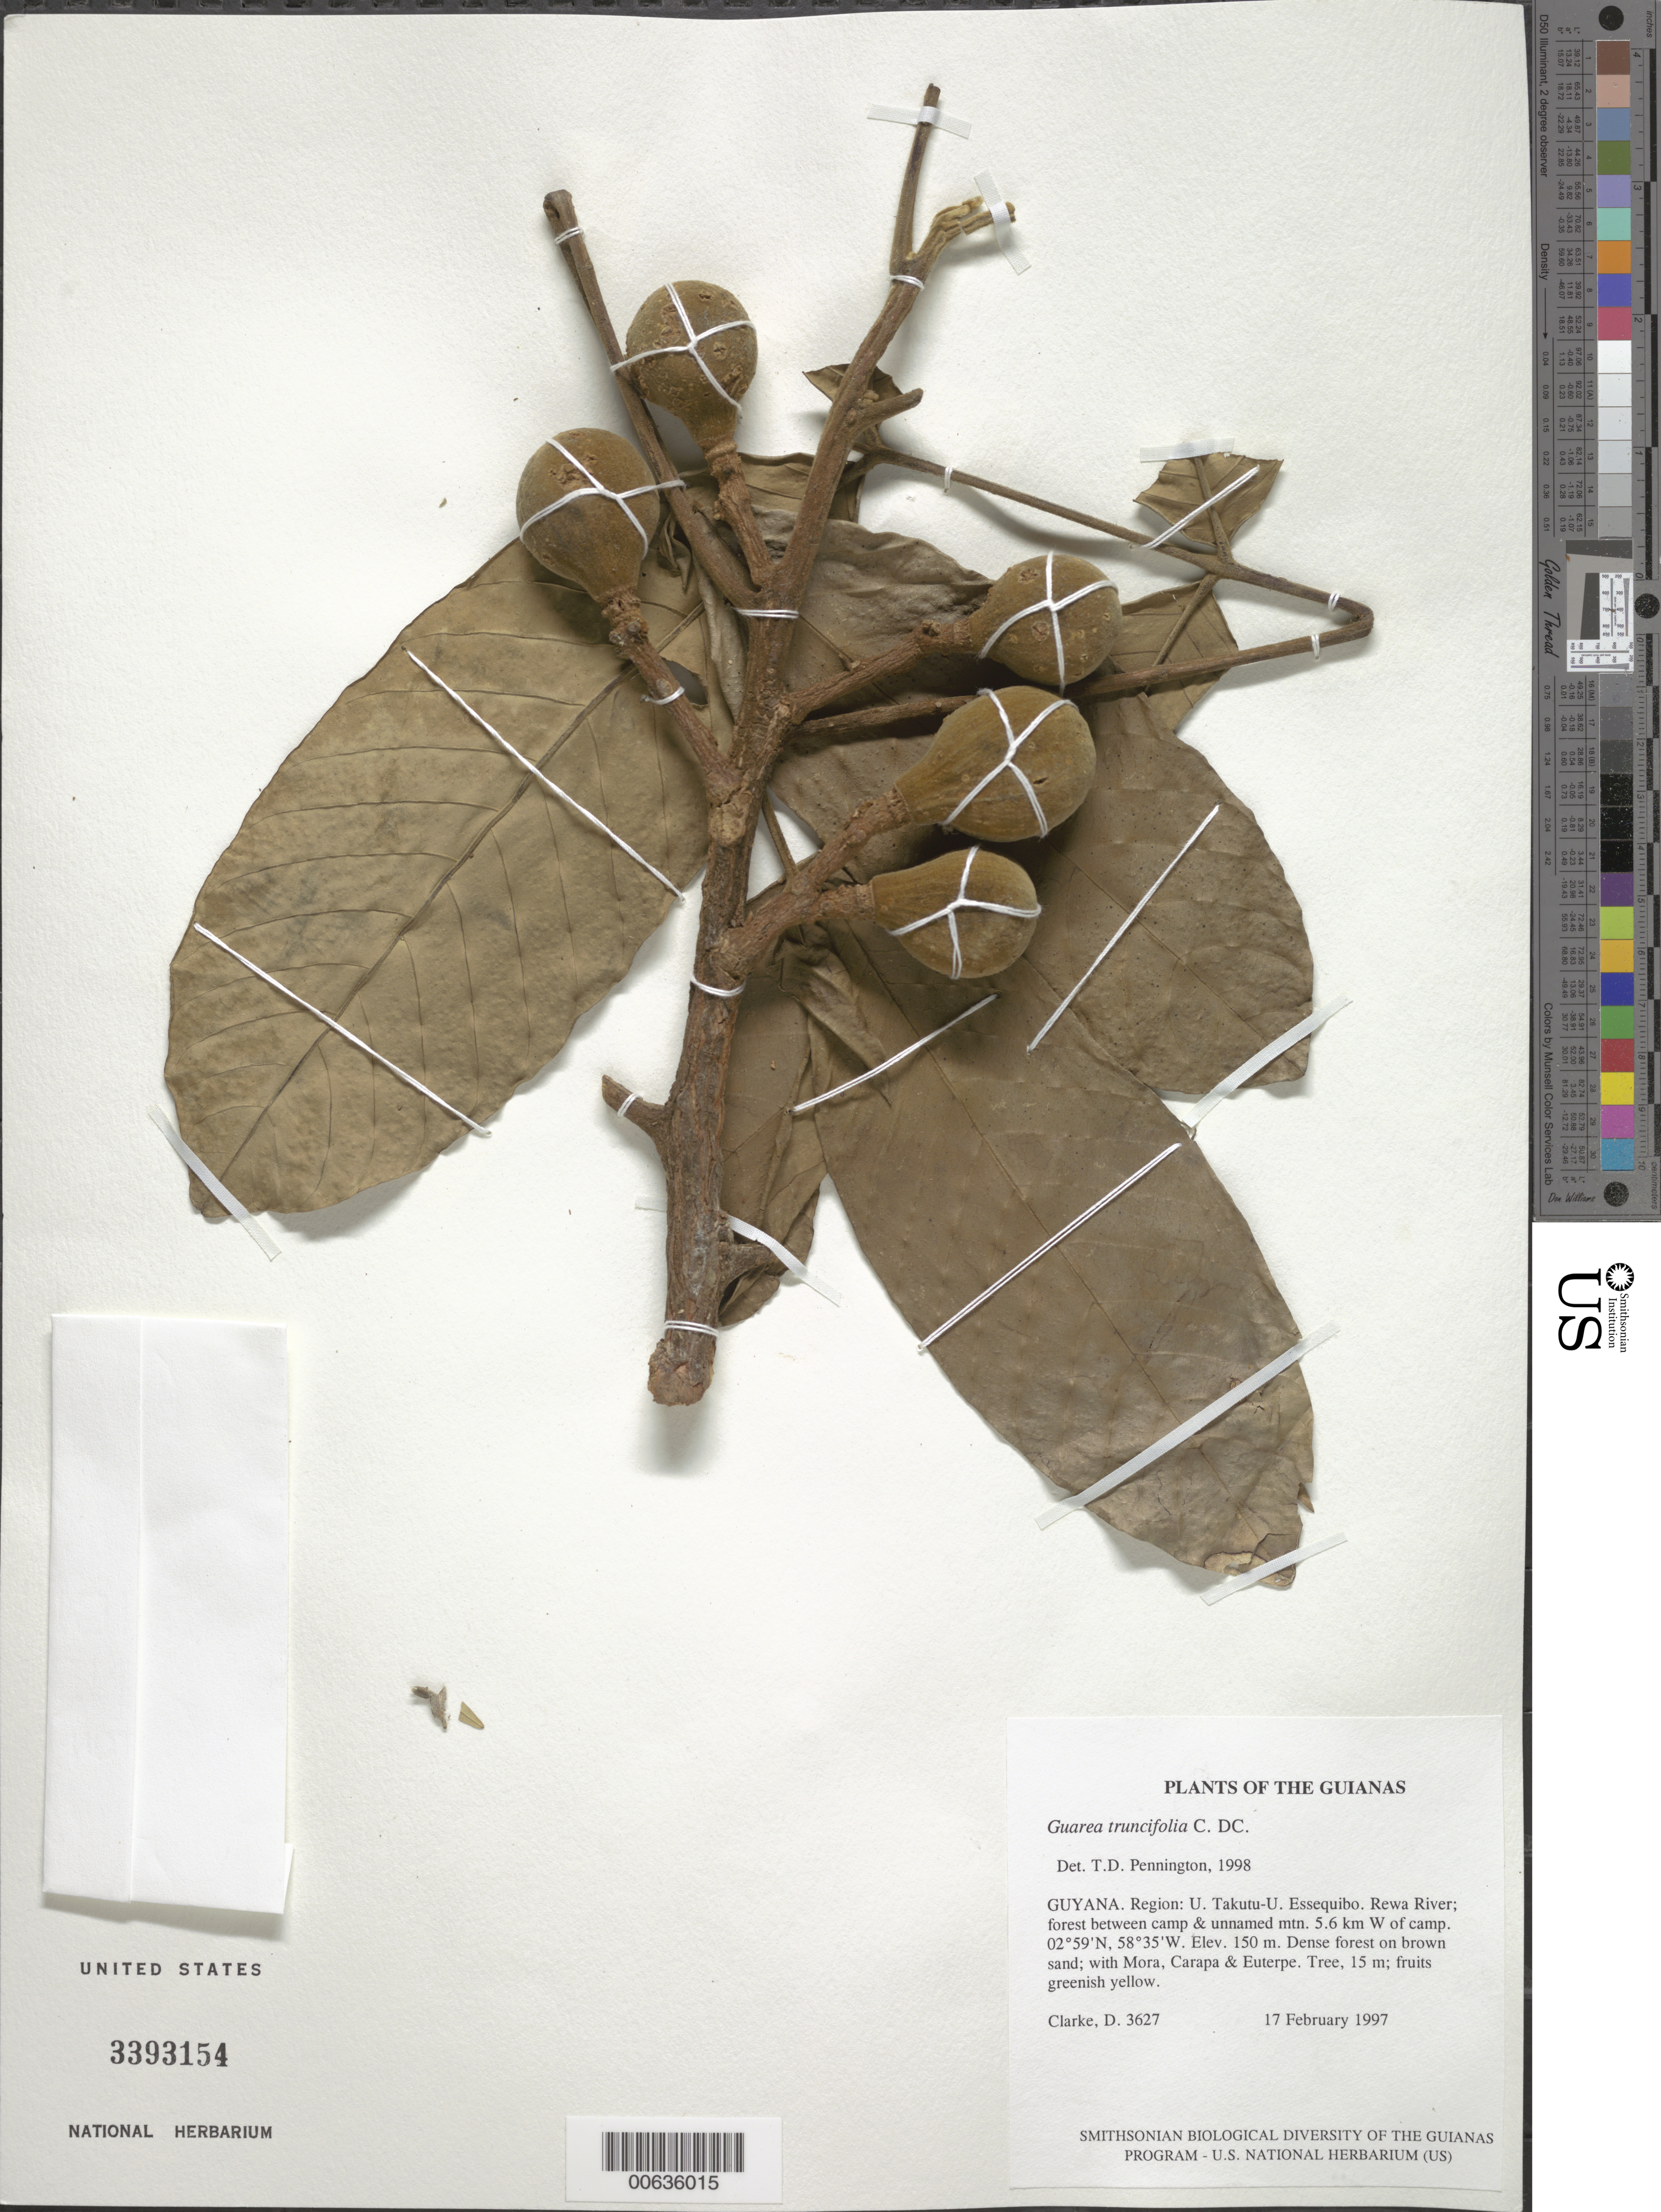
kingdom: Plantae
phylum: Tracheophyta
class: Magnoliopsida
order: Sapindales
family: Meliaceae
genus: Guarea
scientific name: Guarea trunciflora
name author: C. DC.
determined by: Pennington, T. D., (K)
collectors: H. D. Clarke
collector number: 3627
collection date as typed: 17 February 1997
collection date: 1997-02-17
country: Guyana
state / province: U. Takutu-U. Essequibo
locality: Rewa River; forest between camp & unnamed mtn. 5.6 km W of camp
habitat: Dense forest on brown sand; with Mora, Carapa & Euterpe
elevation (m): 150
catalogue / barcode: US 3393154